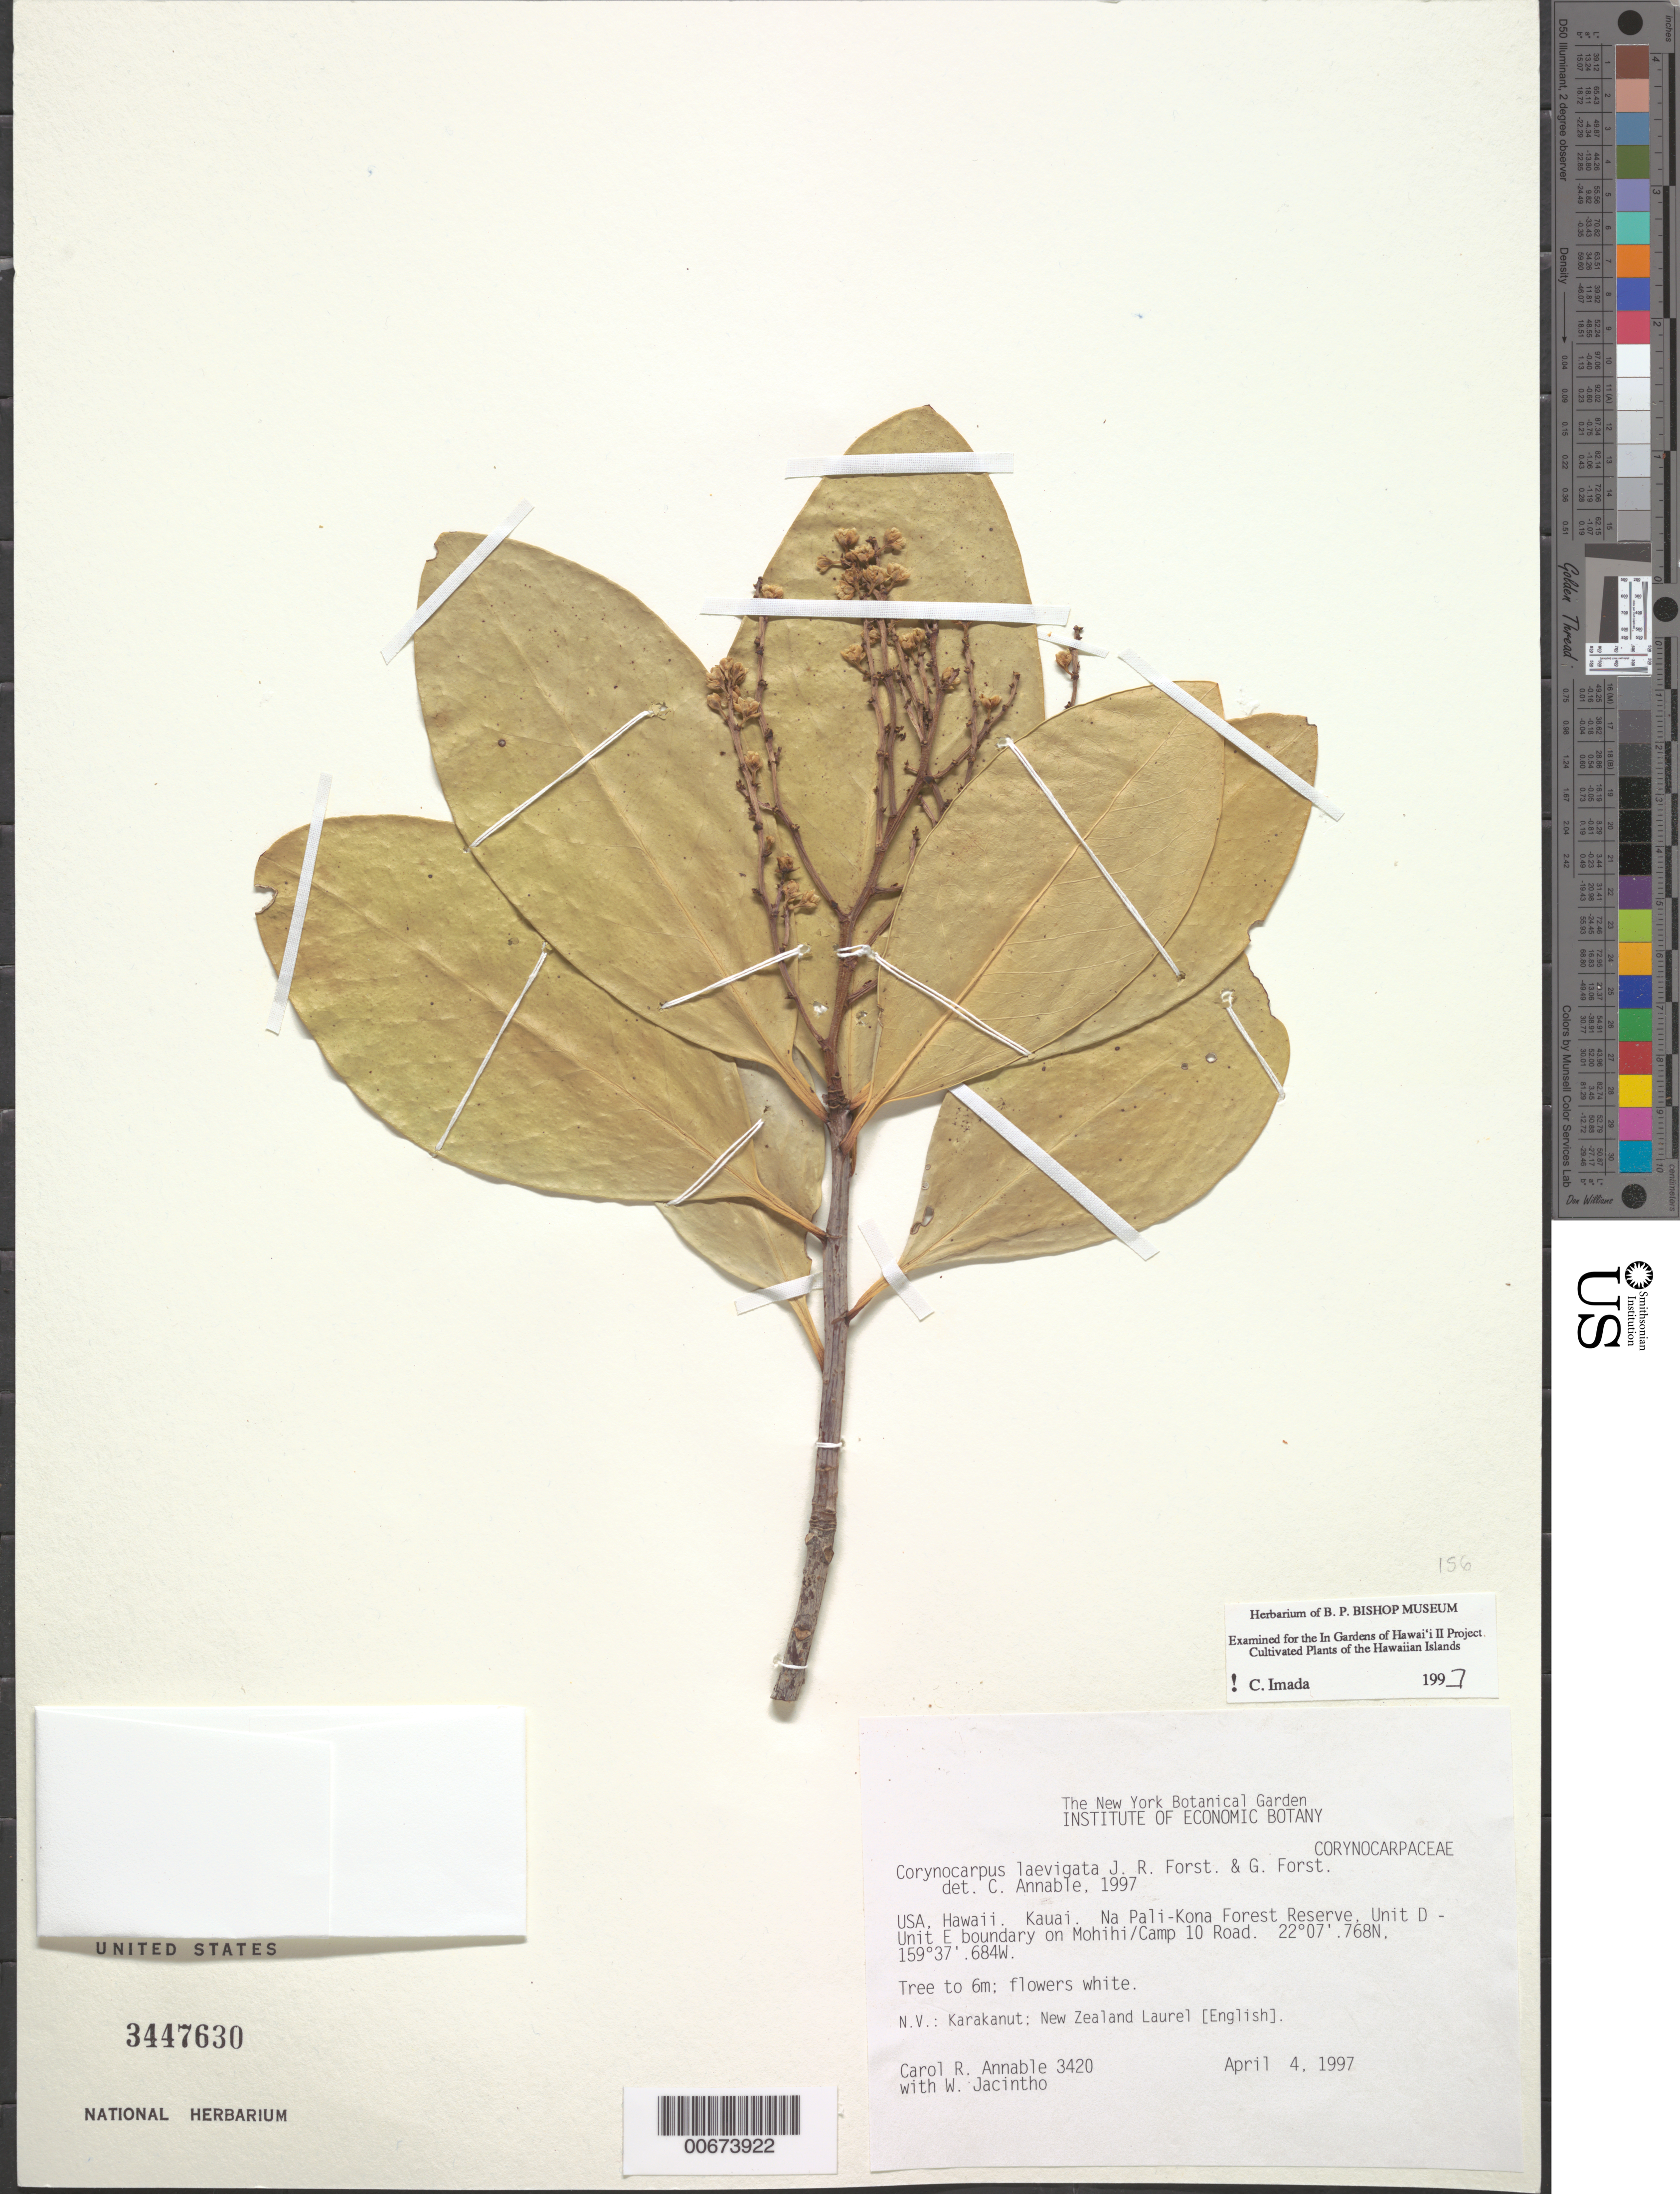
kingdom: Plantae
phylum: Tracheophyta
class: Magnoliopsida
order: Cucurbitales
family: Corynocarpaceae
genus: Corynocarpus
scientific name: Corynocarpus laevigatus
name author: J.R. Forst. & G. Forst.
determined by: Imada, C.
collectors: C. R. Annable & W. Jacintho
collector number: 3420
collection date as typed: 4 Apr 1997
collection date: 1997-04-04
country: United States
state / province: Hawaii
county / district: Kauai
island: Kaua'i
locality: Na Pali-Kona Forest reserve, Unit D - Unit E boundary on Mohihi/ Camp 10 Road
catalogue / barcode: US 3447630